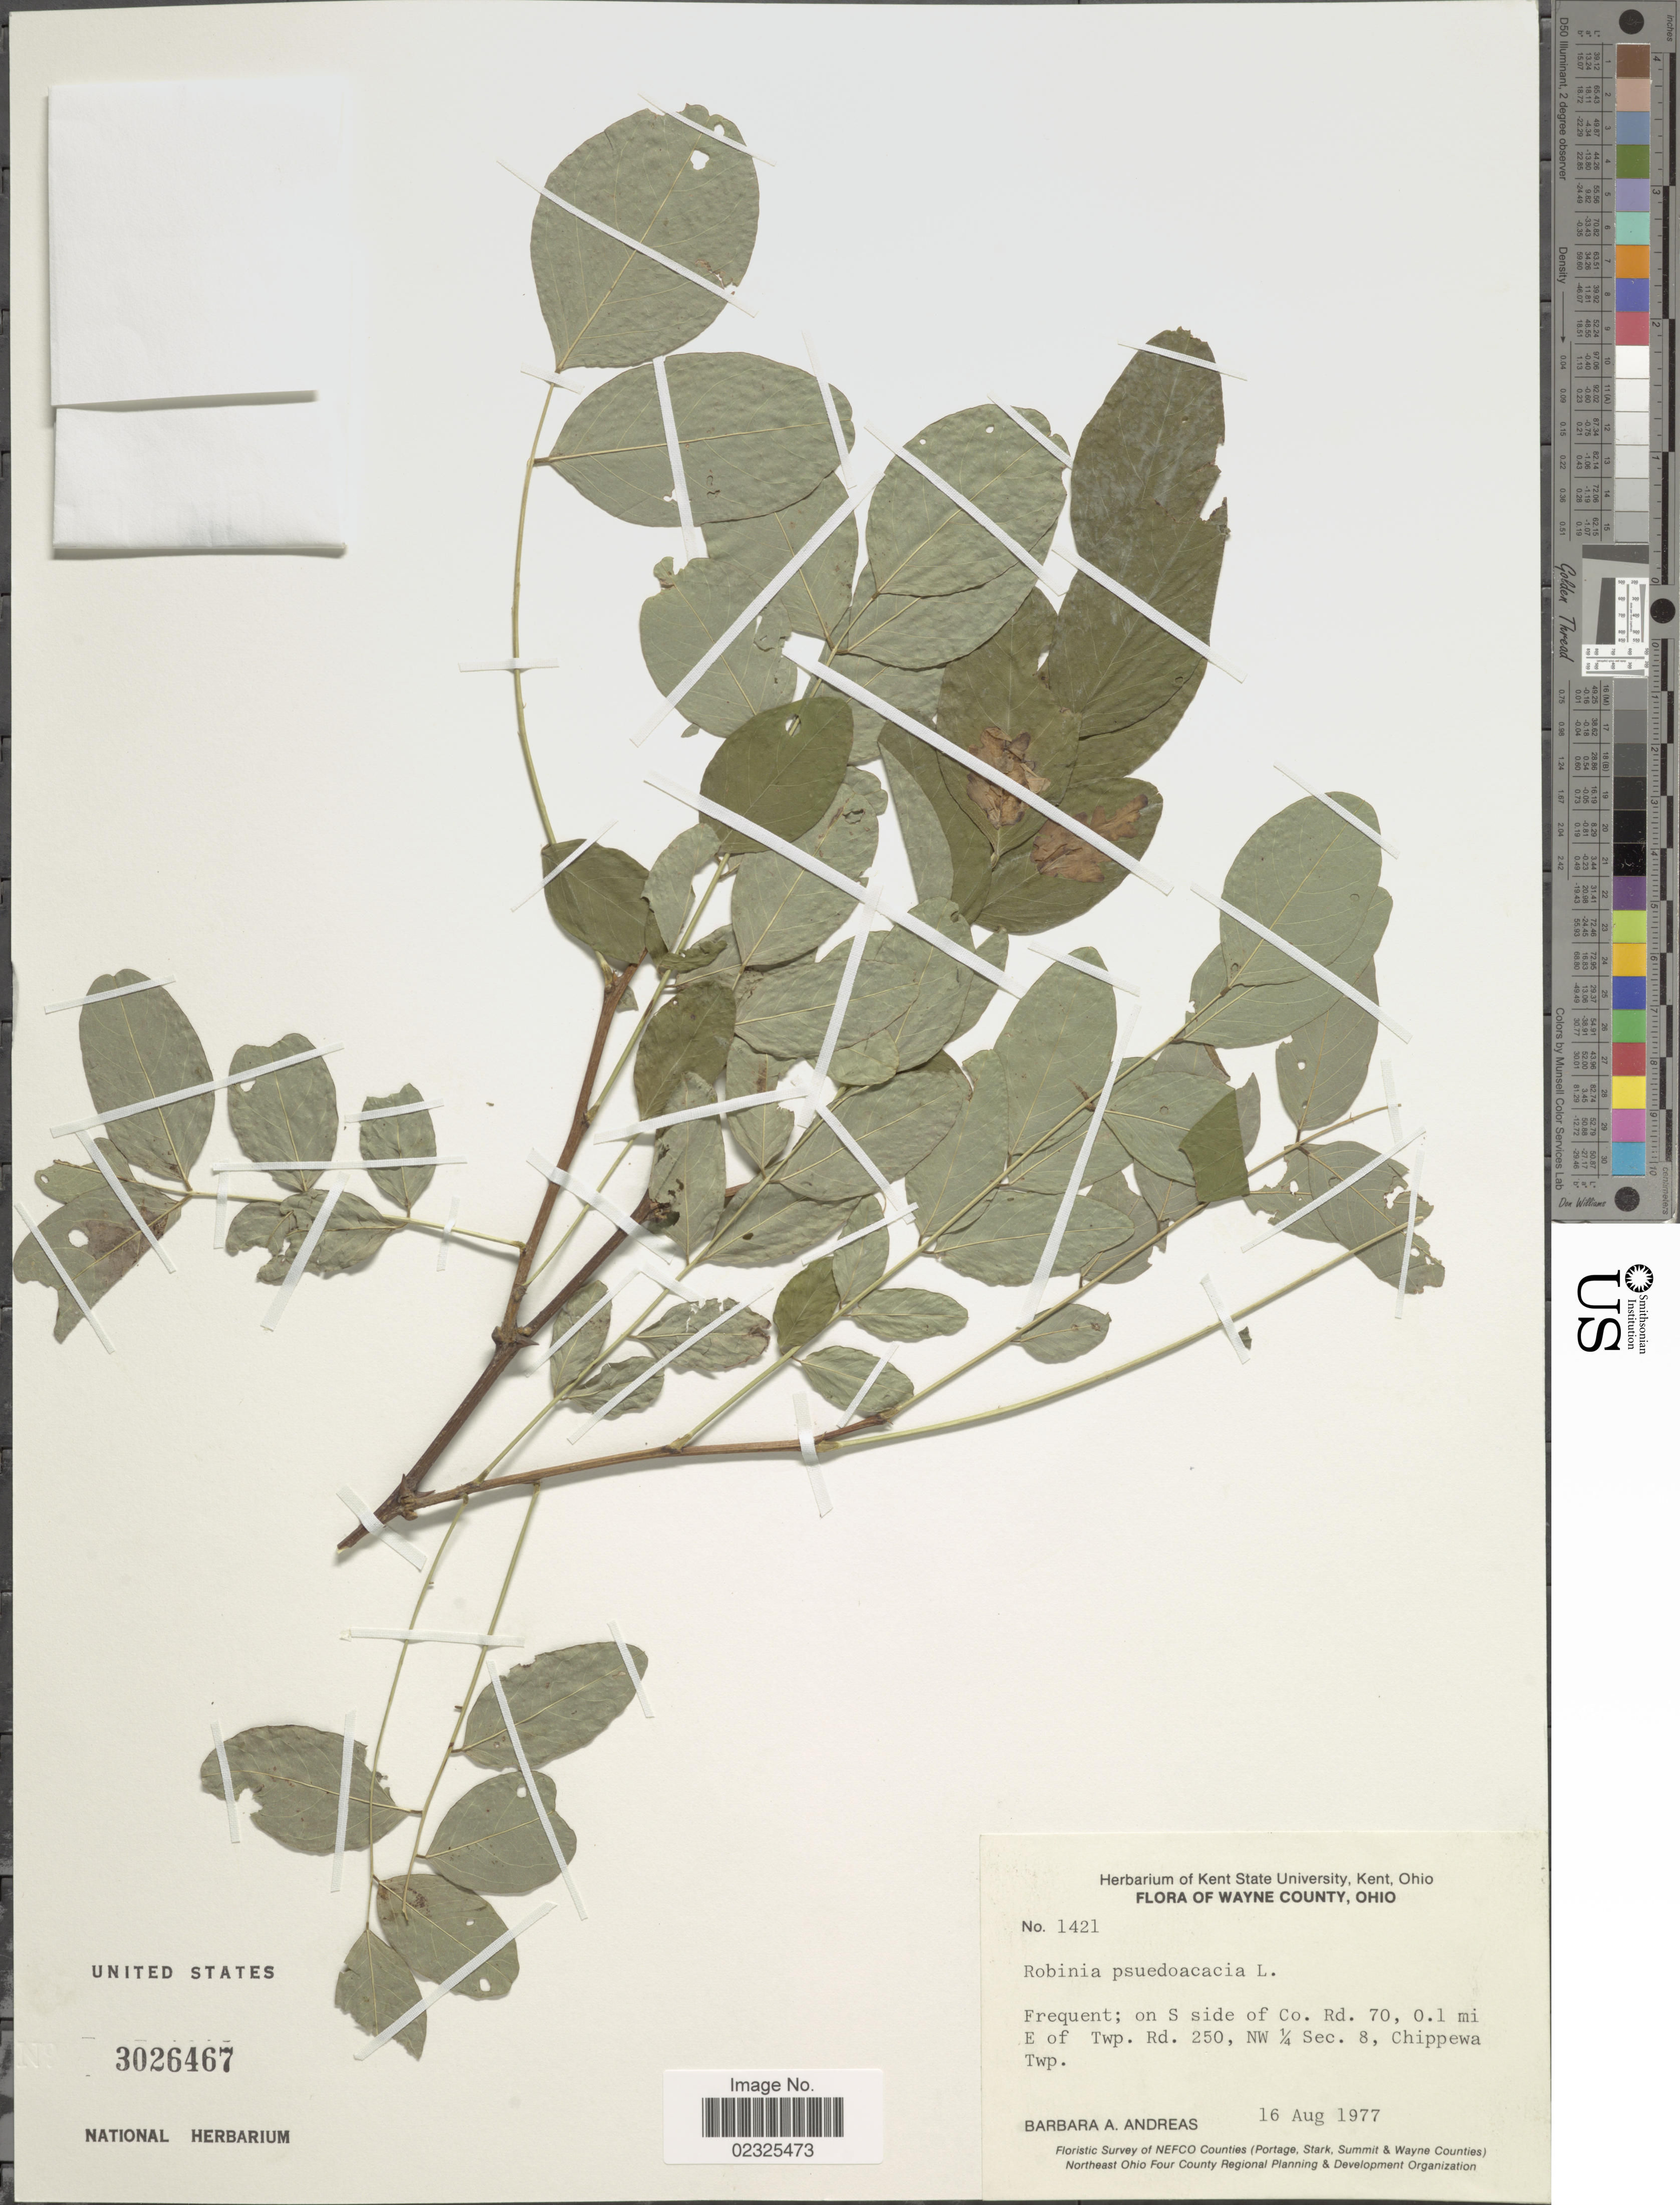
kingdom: Plantae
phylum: Tracheophyta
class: Magnoliopsida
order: Fabales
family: Fabaceae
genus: Robinia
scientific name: Robinia pseudoacacia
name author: L.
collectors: B. A. Andreas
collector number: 1421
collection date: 1977-08-16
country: United States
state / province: Ohio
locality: Wayne County, on S side of Co. Rd. 70, 0.1 mi E of Twp. Rd. 250, NW 1/4 Sec.8, Chippewa Twp.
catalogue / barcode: US 3026467